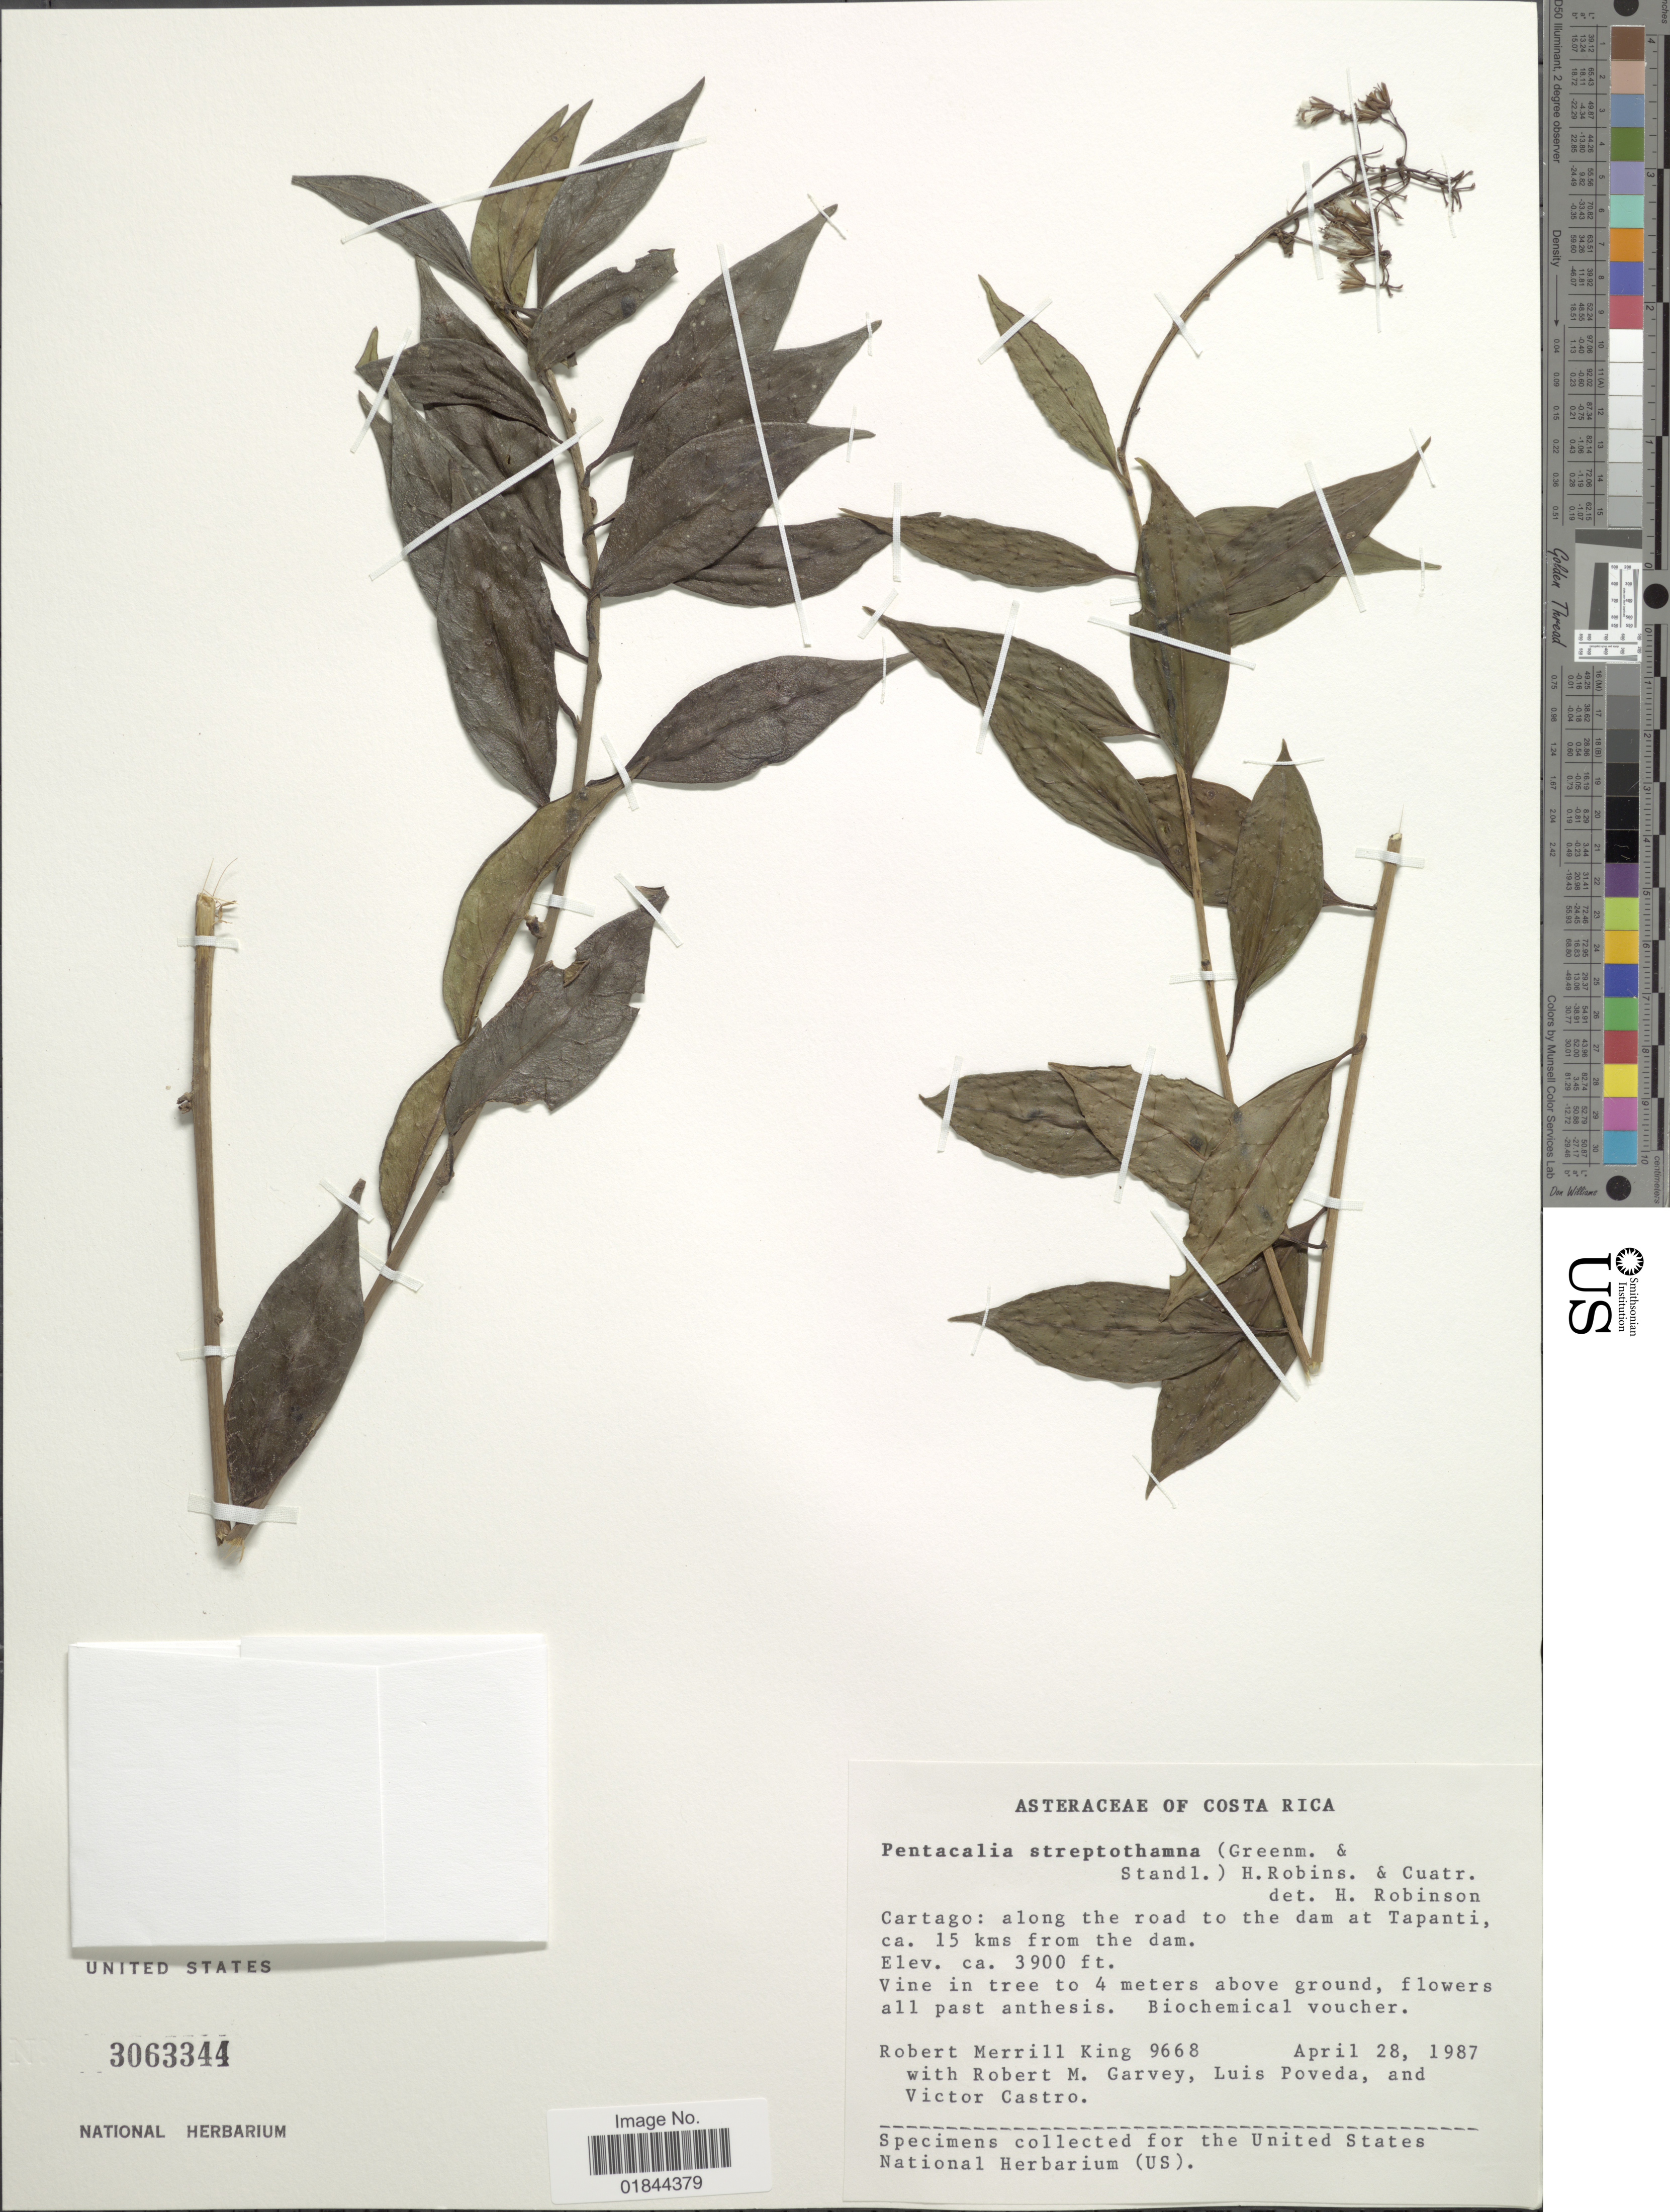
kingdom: Plantae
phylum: Tracheophyta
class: Magnoliopsida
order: Asterales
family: Asteraceae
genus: Pentacalia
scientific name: Pentacalia streptothamna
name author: (Greenm. ex Standl.) H. Rob. & Cuatrec.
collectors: R. M. King, R. Garvey, L. J. Poveda & V. Castro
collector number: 9668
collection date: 1987-04-28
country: Costa Rica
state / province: Cartago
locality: Along the road to the dam at Tapanti, ca. 15 kms from the dam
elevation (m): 1189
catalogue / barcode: US 3063344